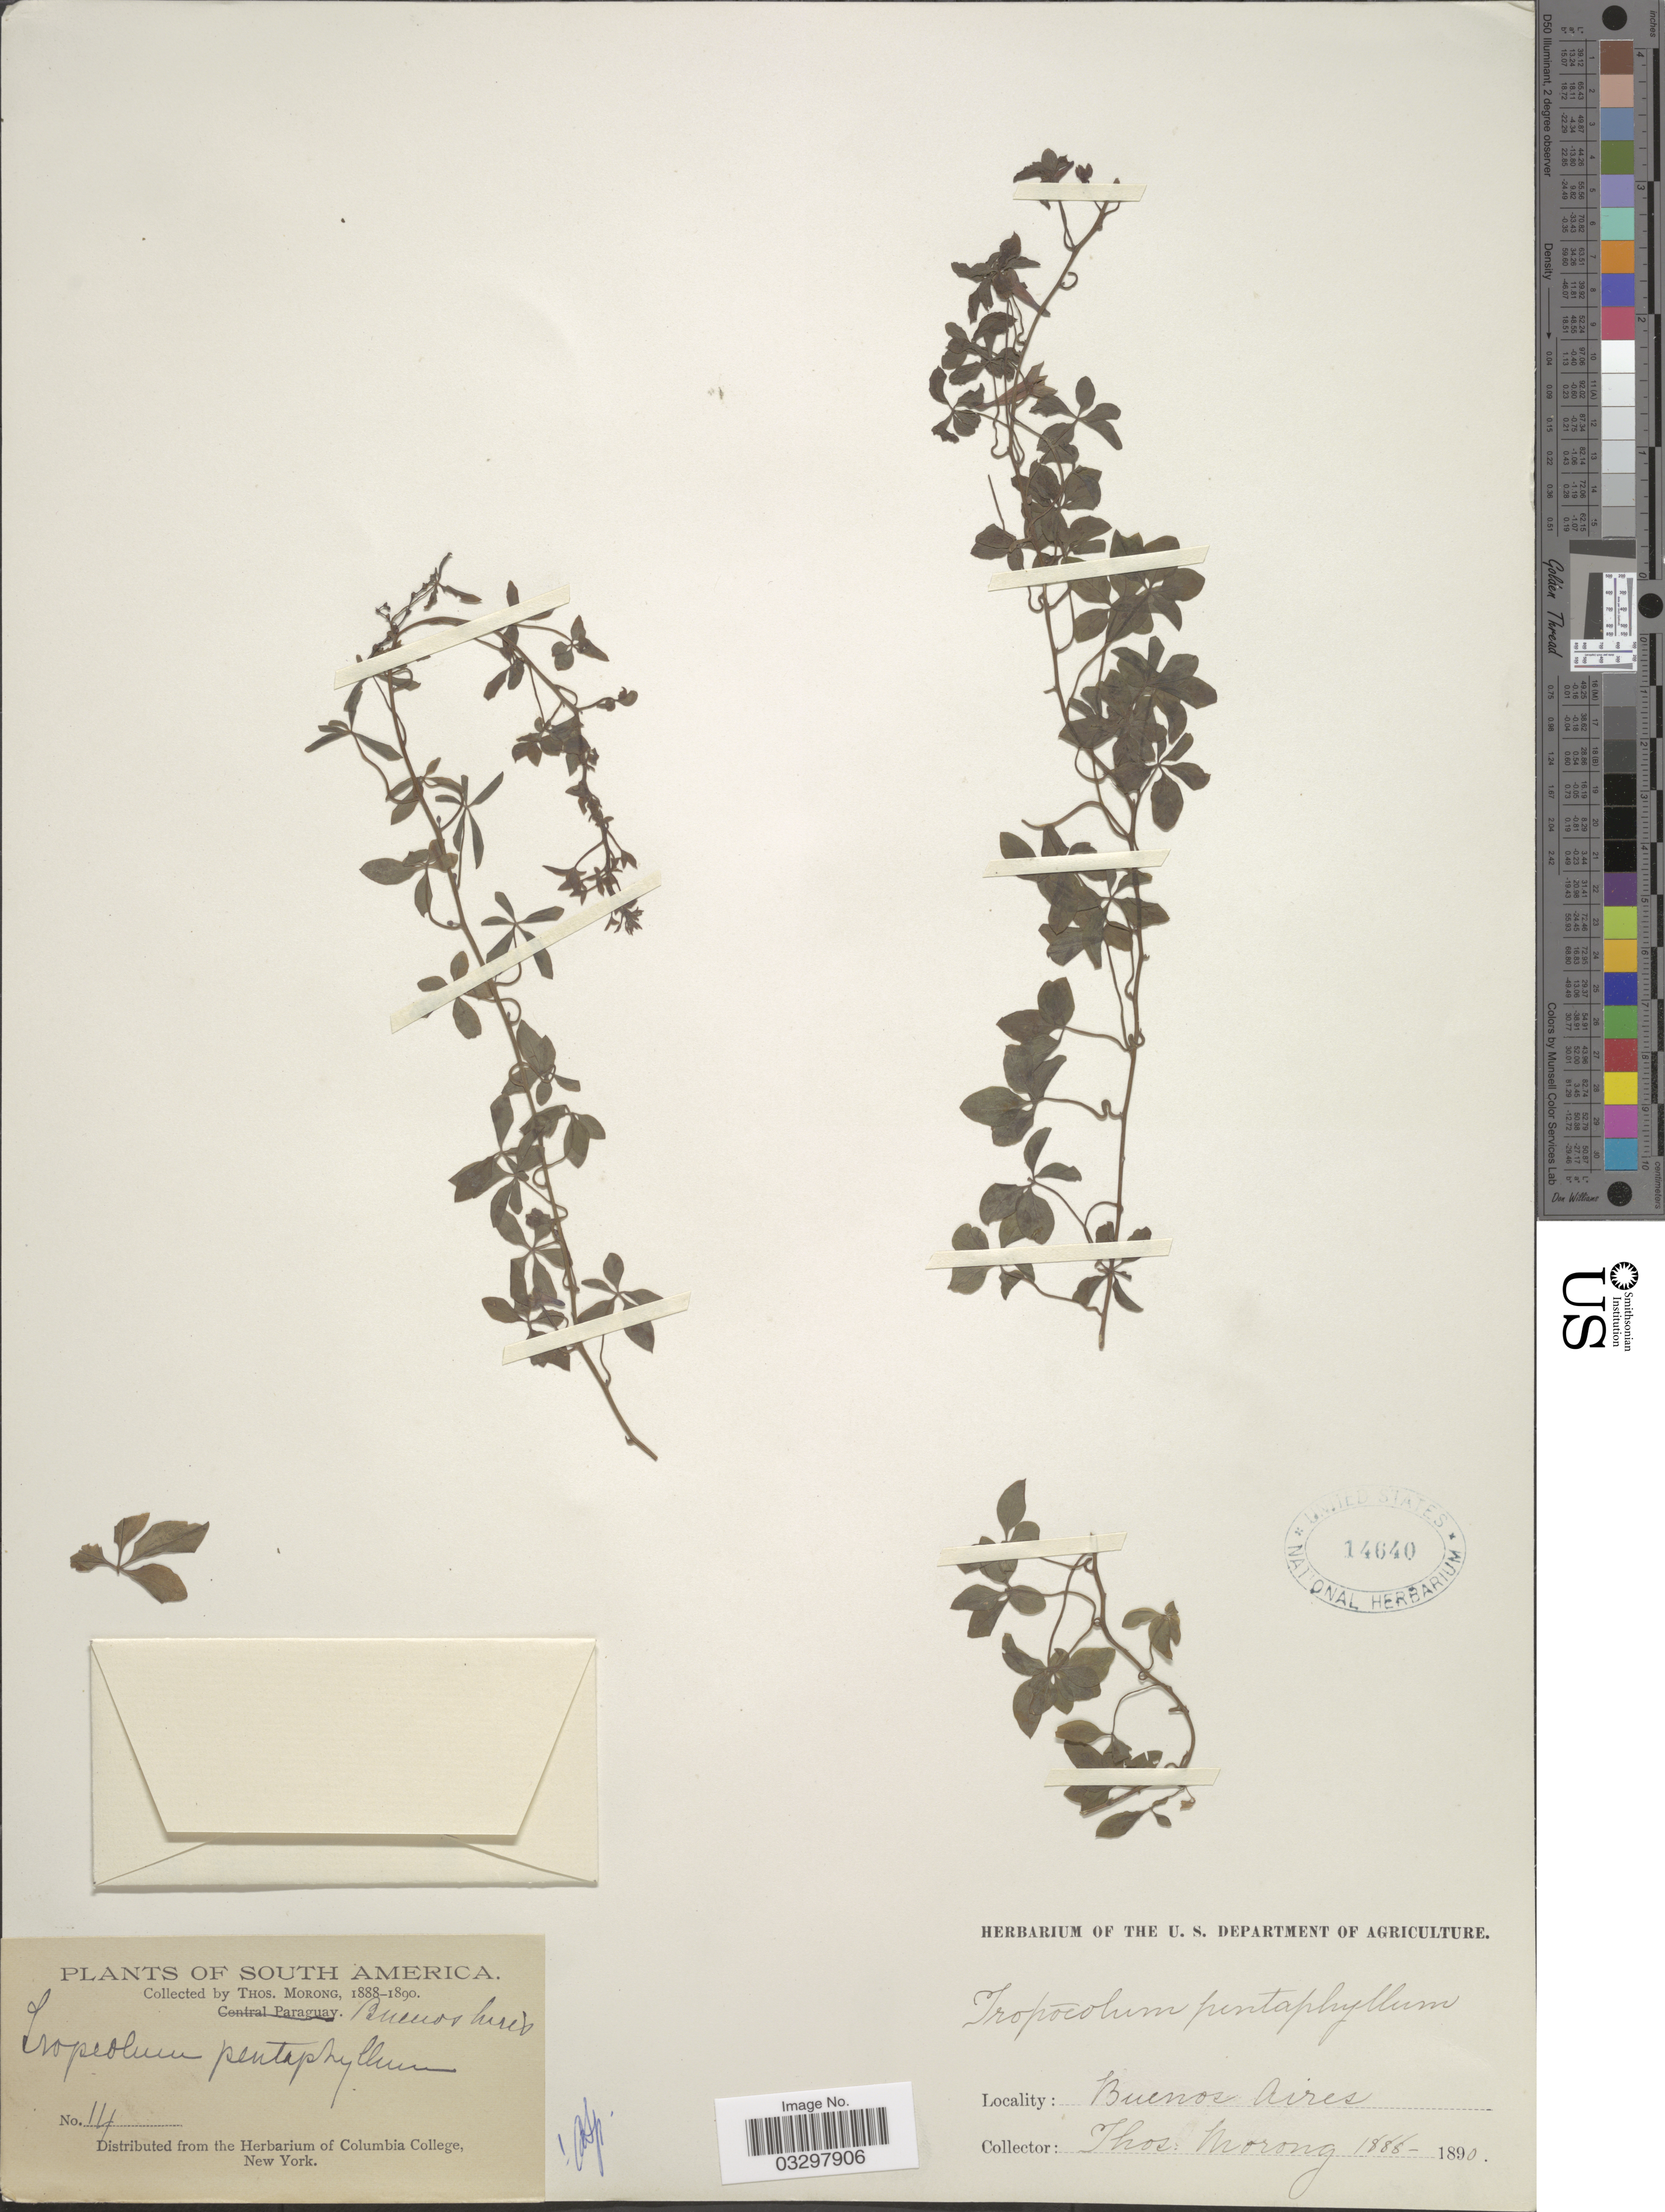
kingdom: Plantae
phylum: Tracheophyta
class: Magnoliopsida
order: Brassicales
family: Tropaeolaceae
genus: Tropaeolum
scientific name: Tropaeolum pentaphyllum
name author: Lam.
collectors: ex herb. T. Morong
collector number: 14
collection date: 1888/1890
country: Argentina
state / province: Buenos Aires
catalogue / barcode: US 14640